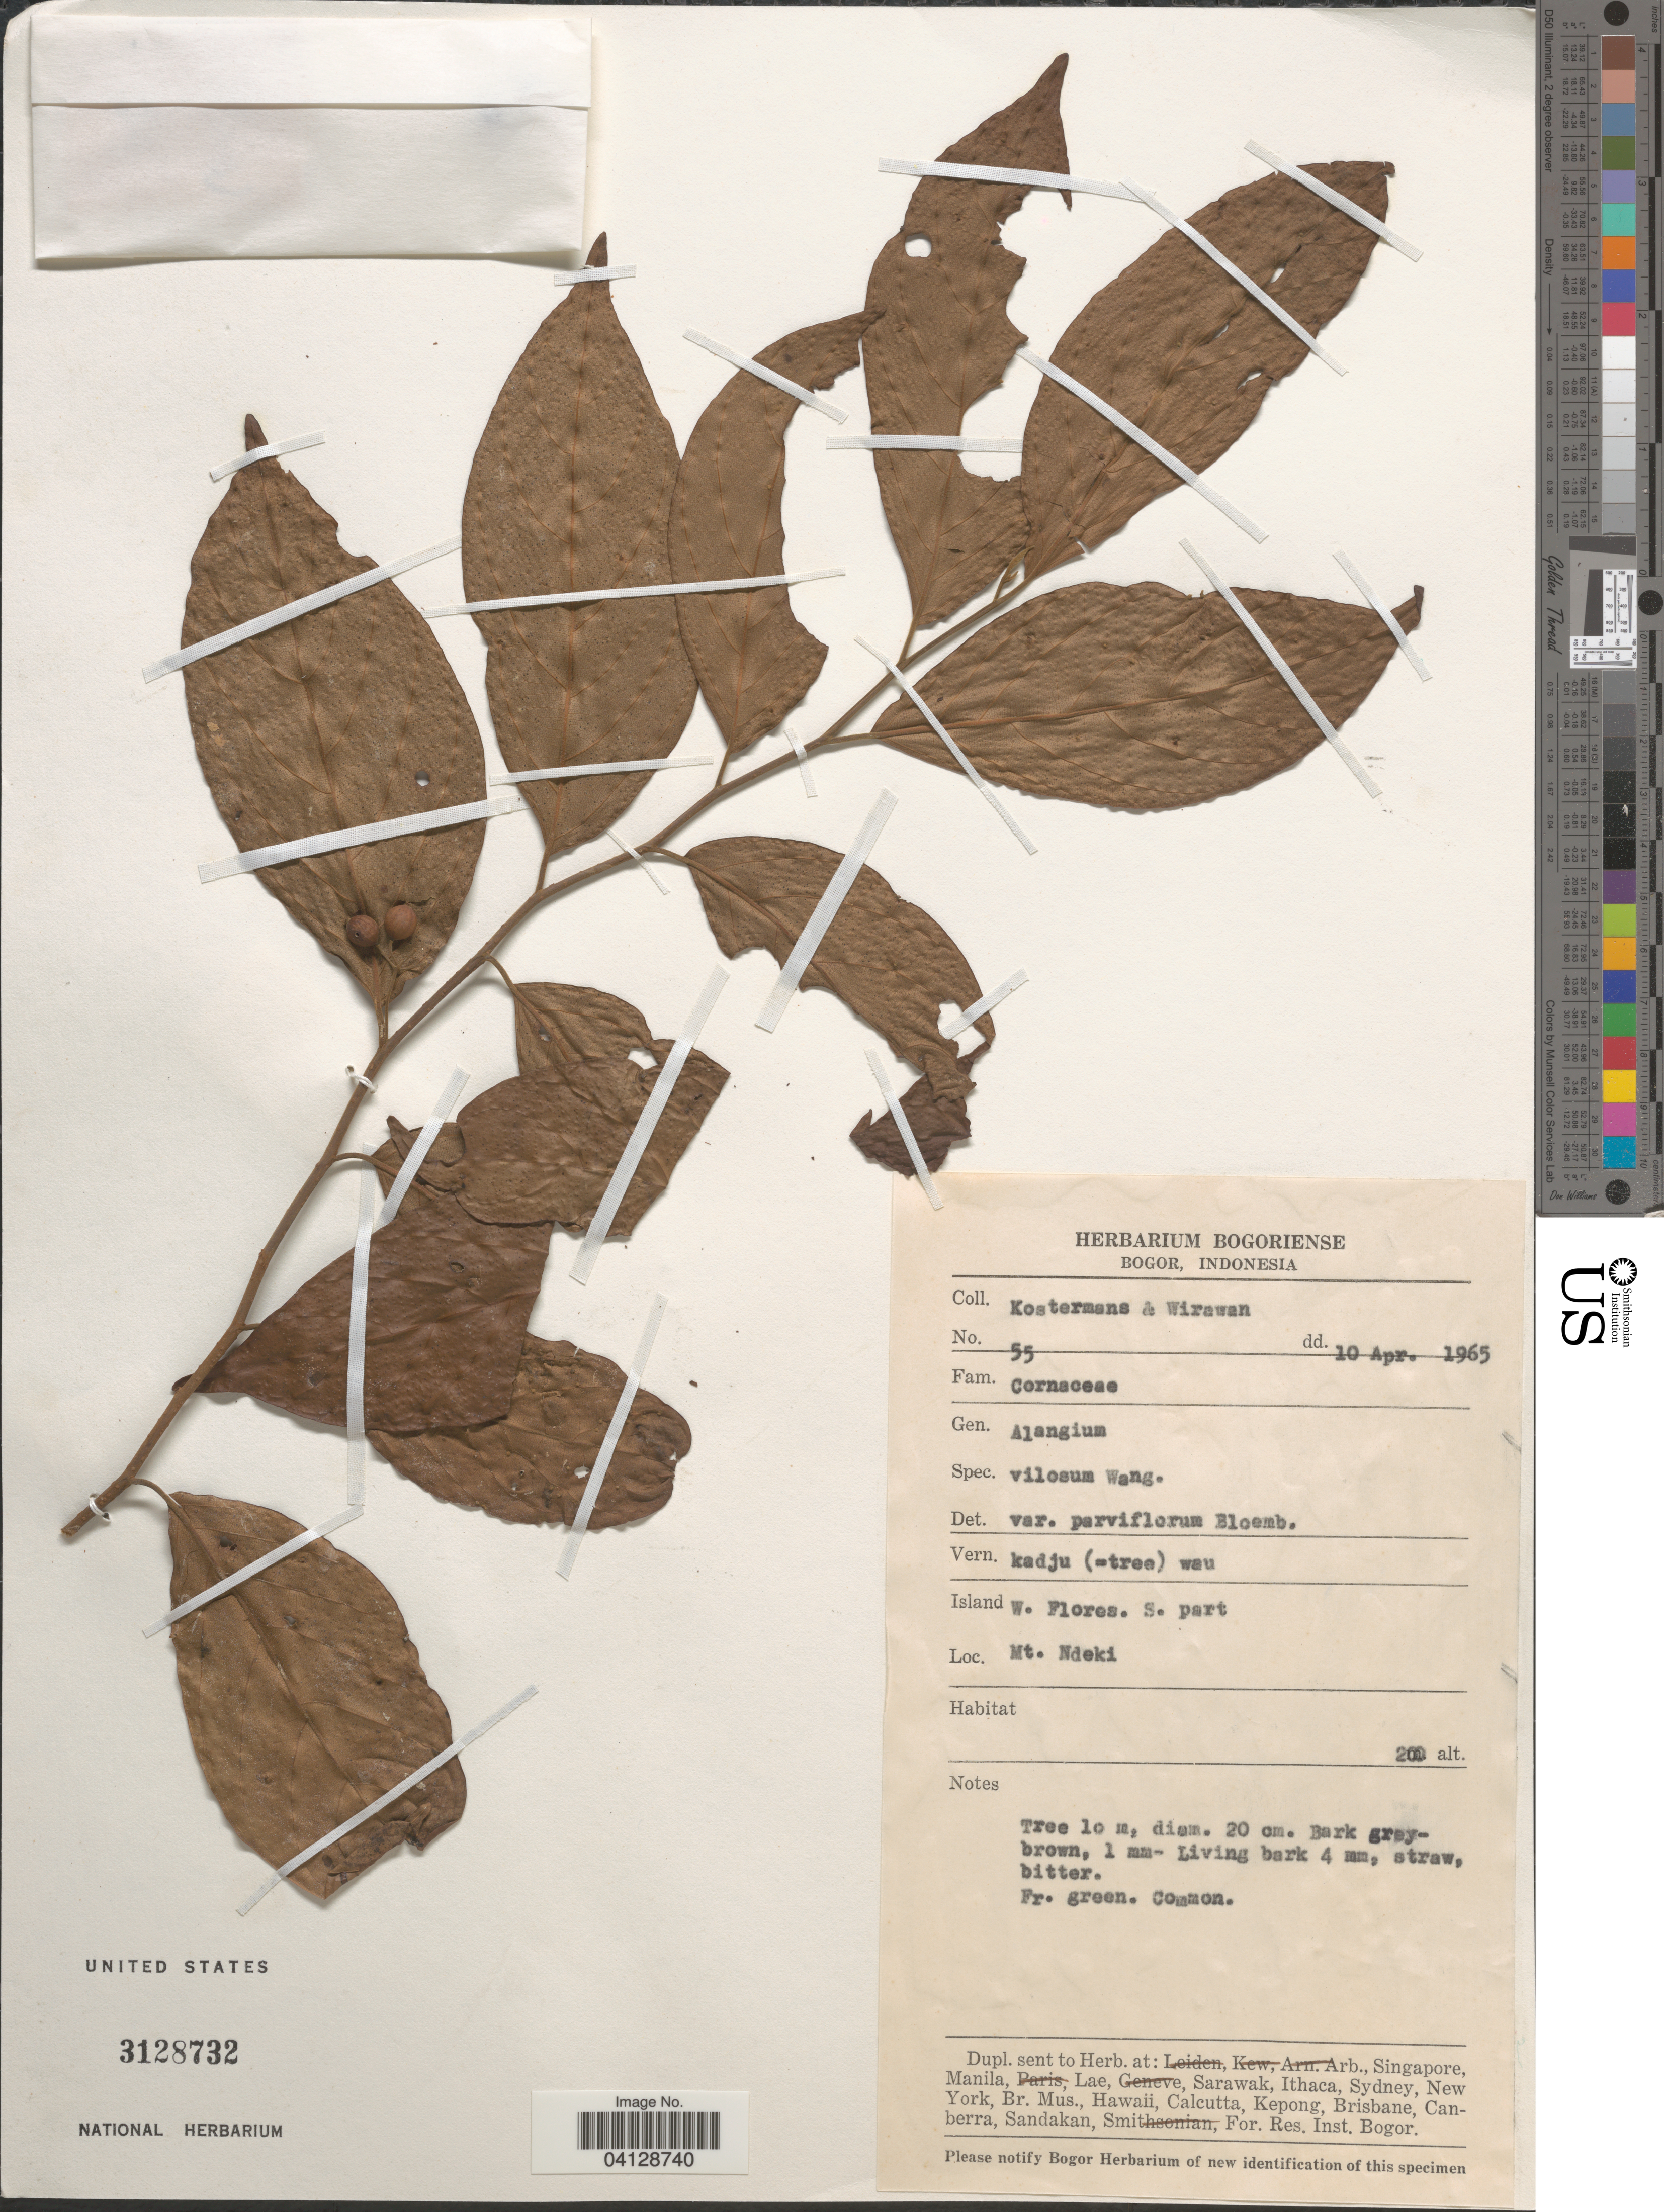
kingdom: Plantae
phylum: Tracheophyta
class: Magnoliopsida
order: Cornales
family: Cornaceae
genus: Alangium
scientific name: Alangium villosum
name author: (Blume) Wangerin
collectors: Kostermans & -. Wirawan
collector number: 55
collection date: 1965-04-10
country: Indonesia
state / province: Nusa Tenggara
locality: W. Flores. S. part. Mt. Ndeki.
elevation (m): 200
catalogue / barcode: US 3128732